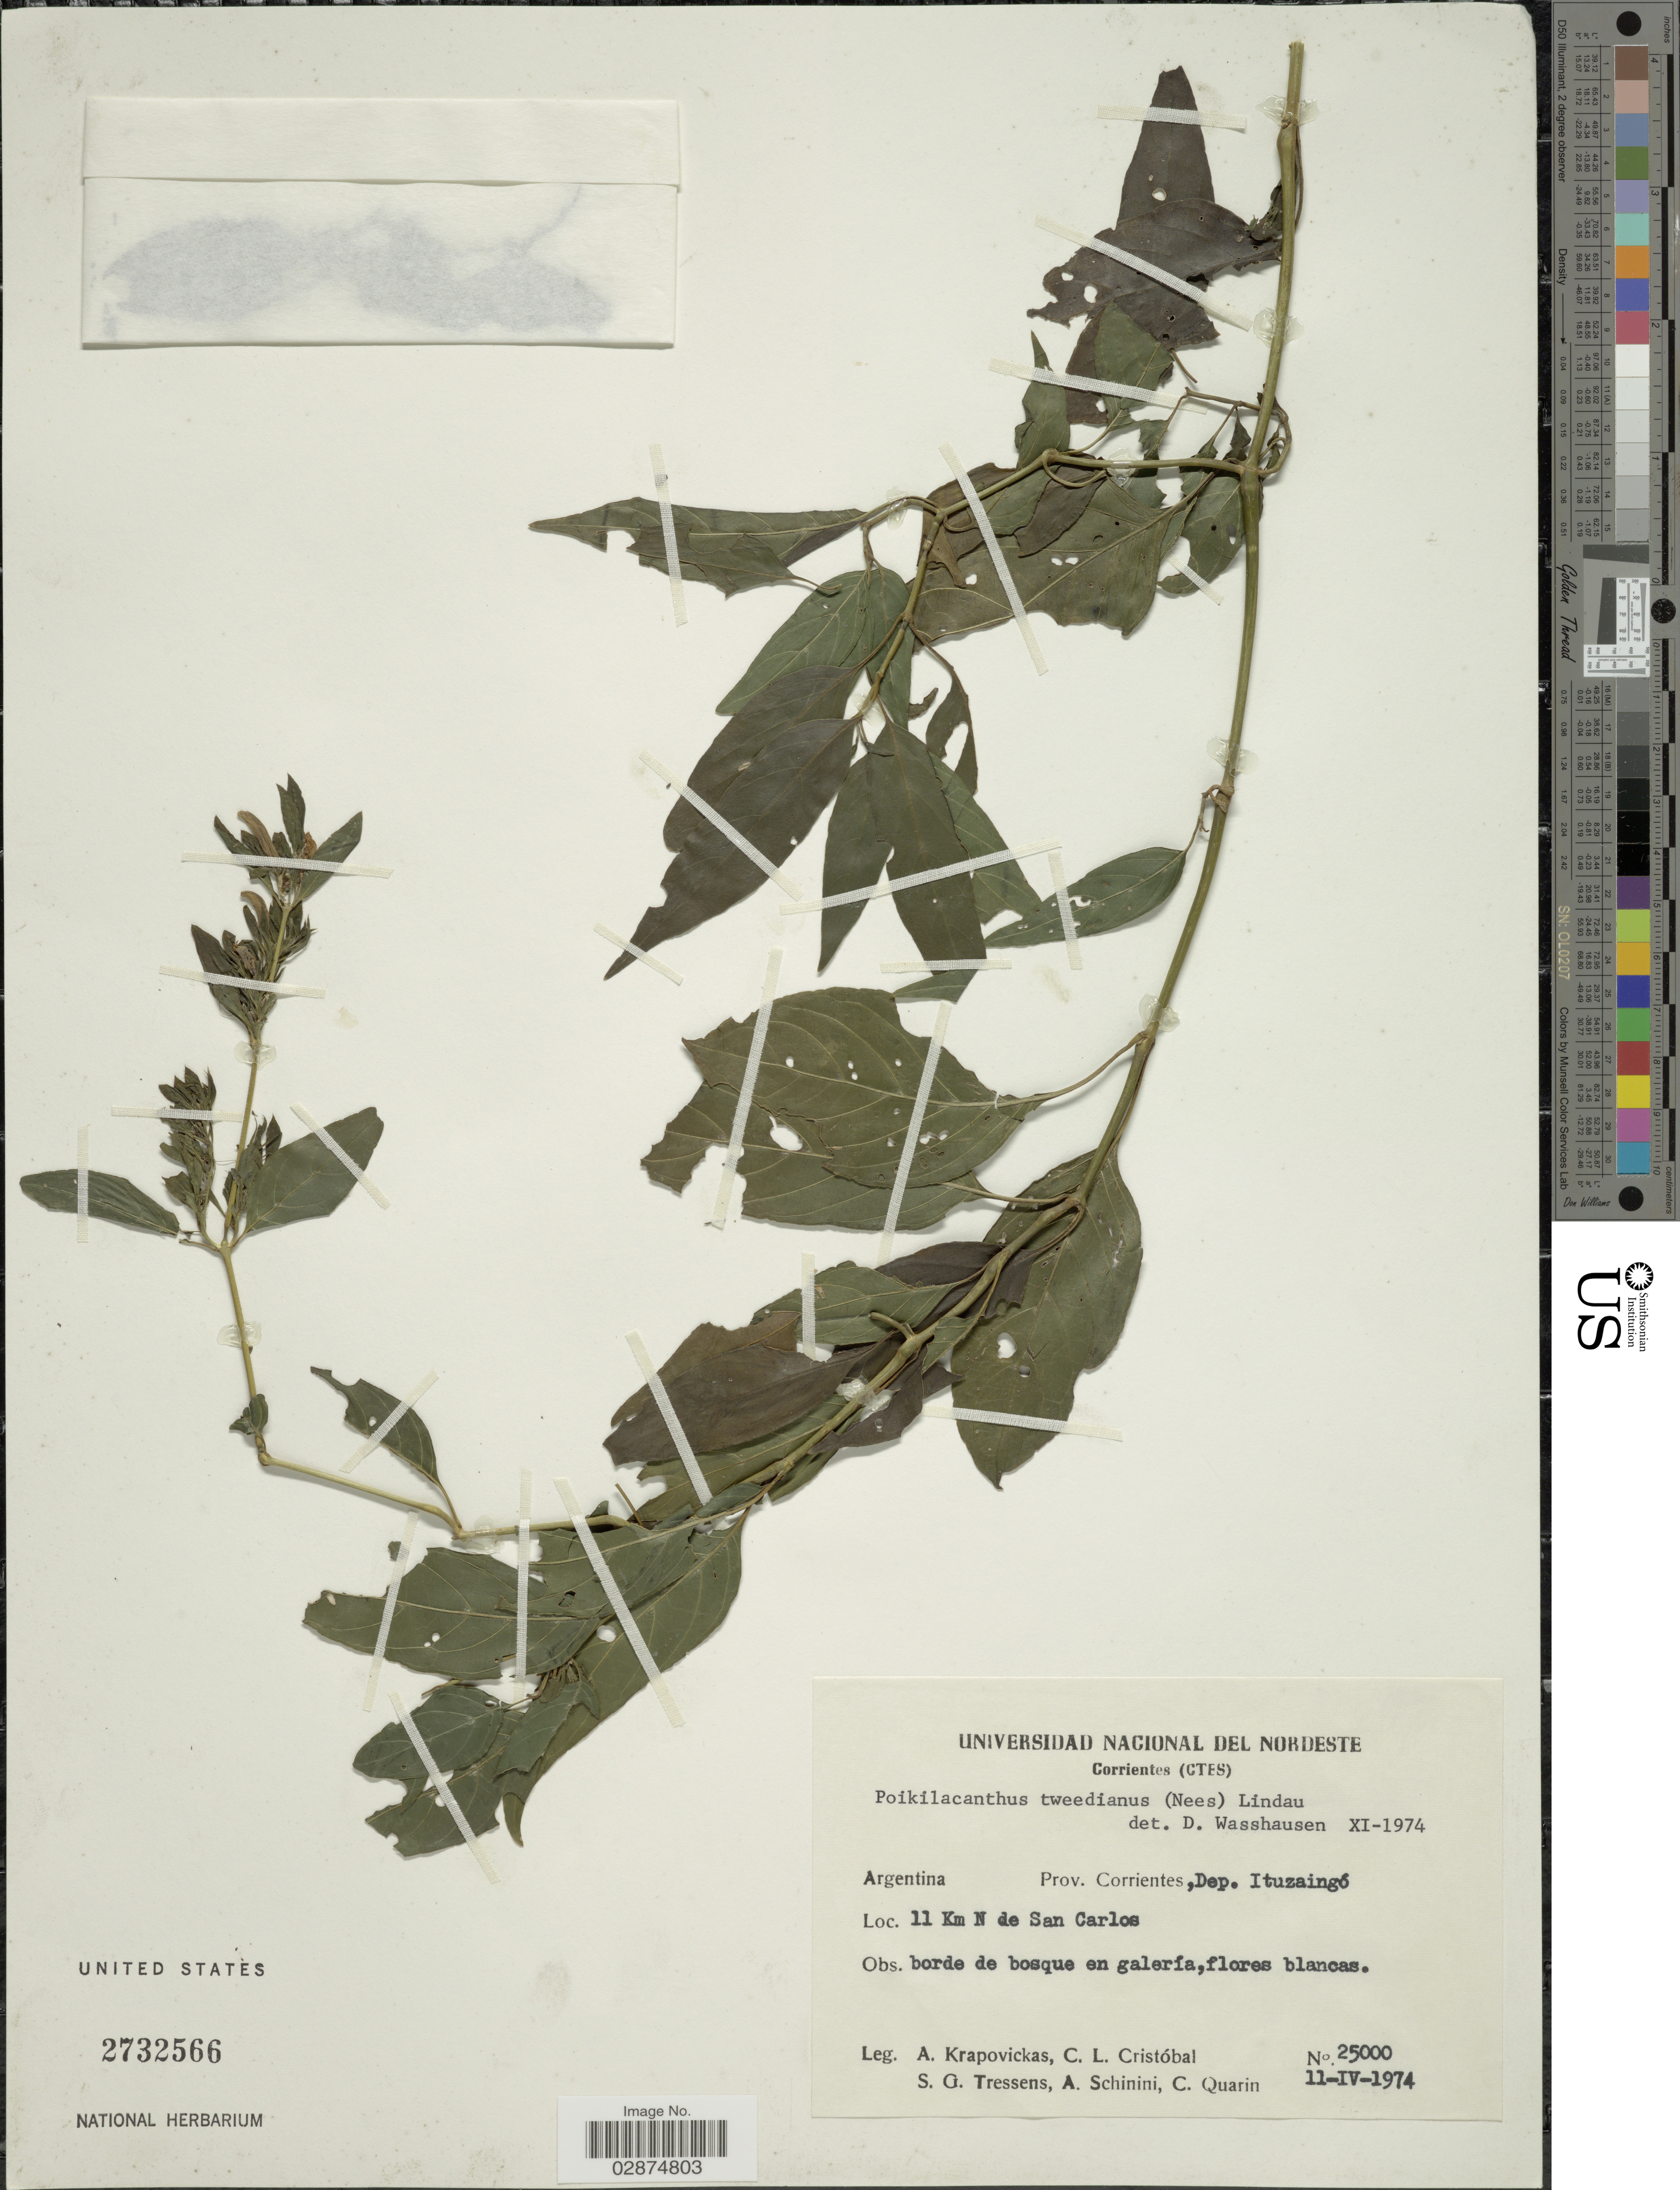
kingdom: Plantae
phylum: Tracheophyta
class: Magnoliopsida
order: Lamiales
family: Acanthaceae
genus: Poikilacanthus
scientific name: Poikilacanthus glandulosus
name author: (Nees) Ariza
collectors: A. Krapovickas, C. Cristobal, S. Tressens, A. Schinini & C. Quarin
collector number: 25000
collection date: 1974-04-11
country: Argentina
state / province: Corrientes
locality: Dep. Ituzaingó. 11 Km N de San Carlos.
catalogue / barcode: US 2732566